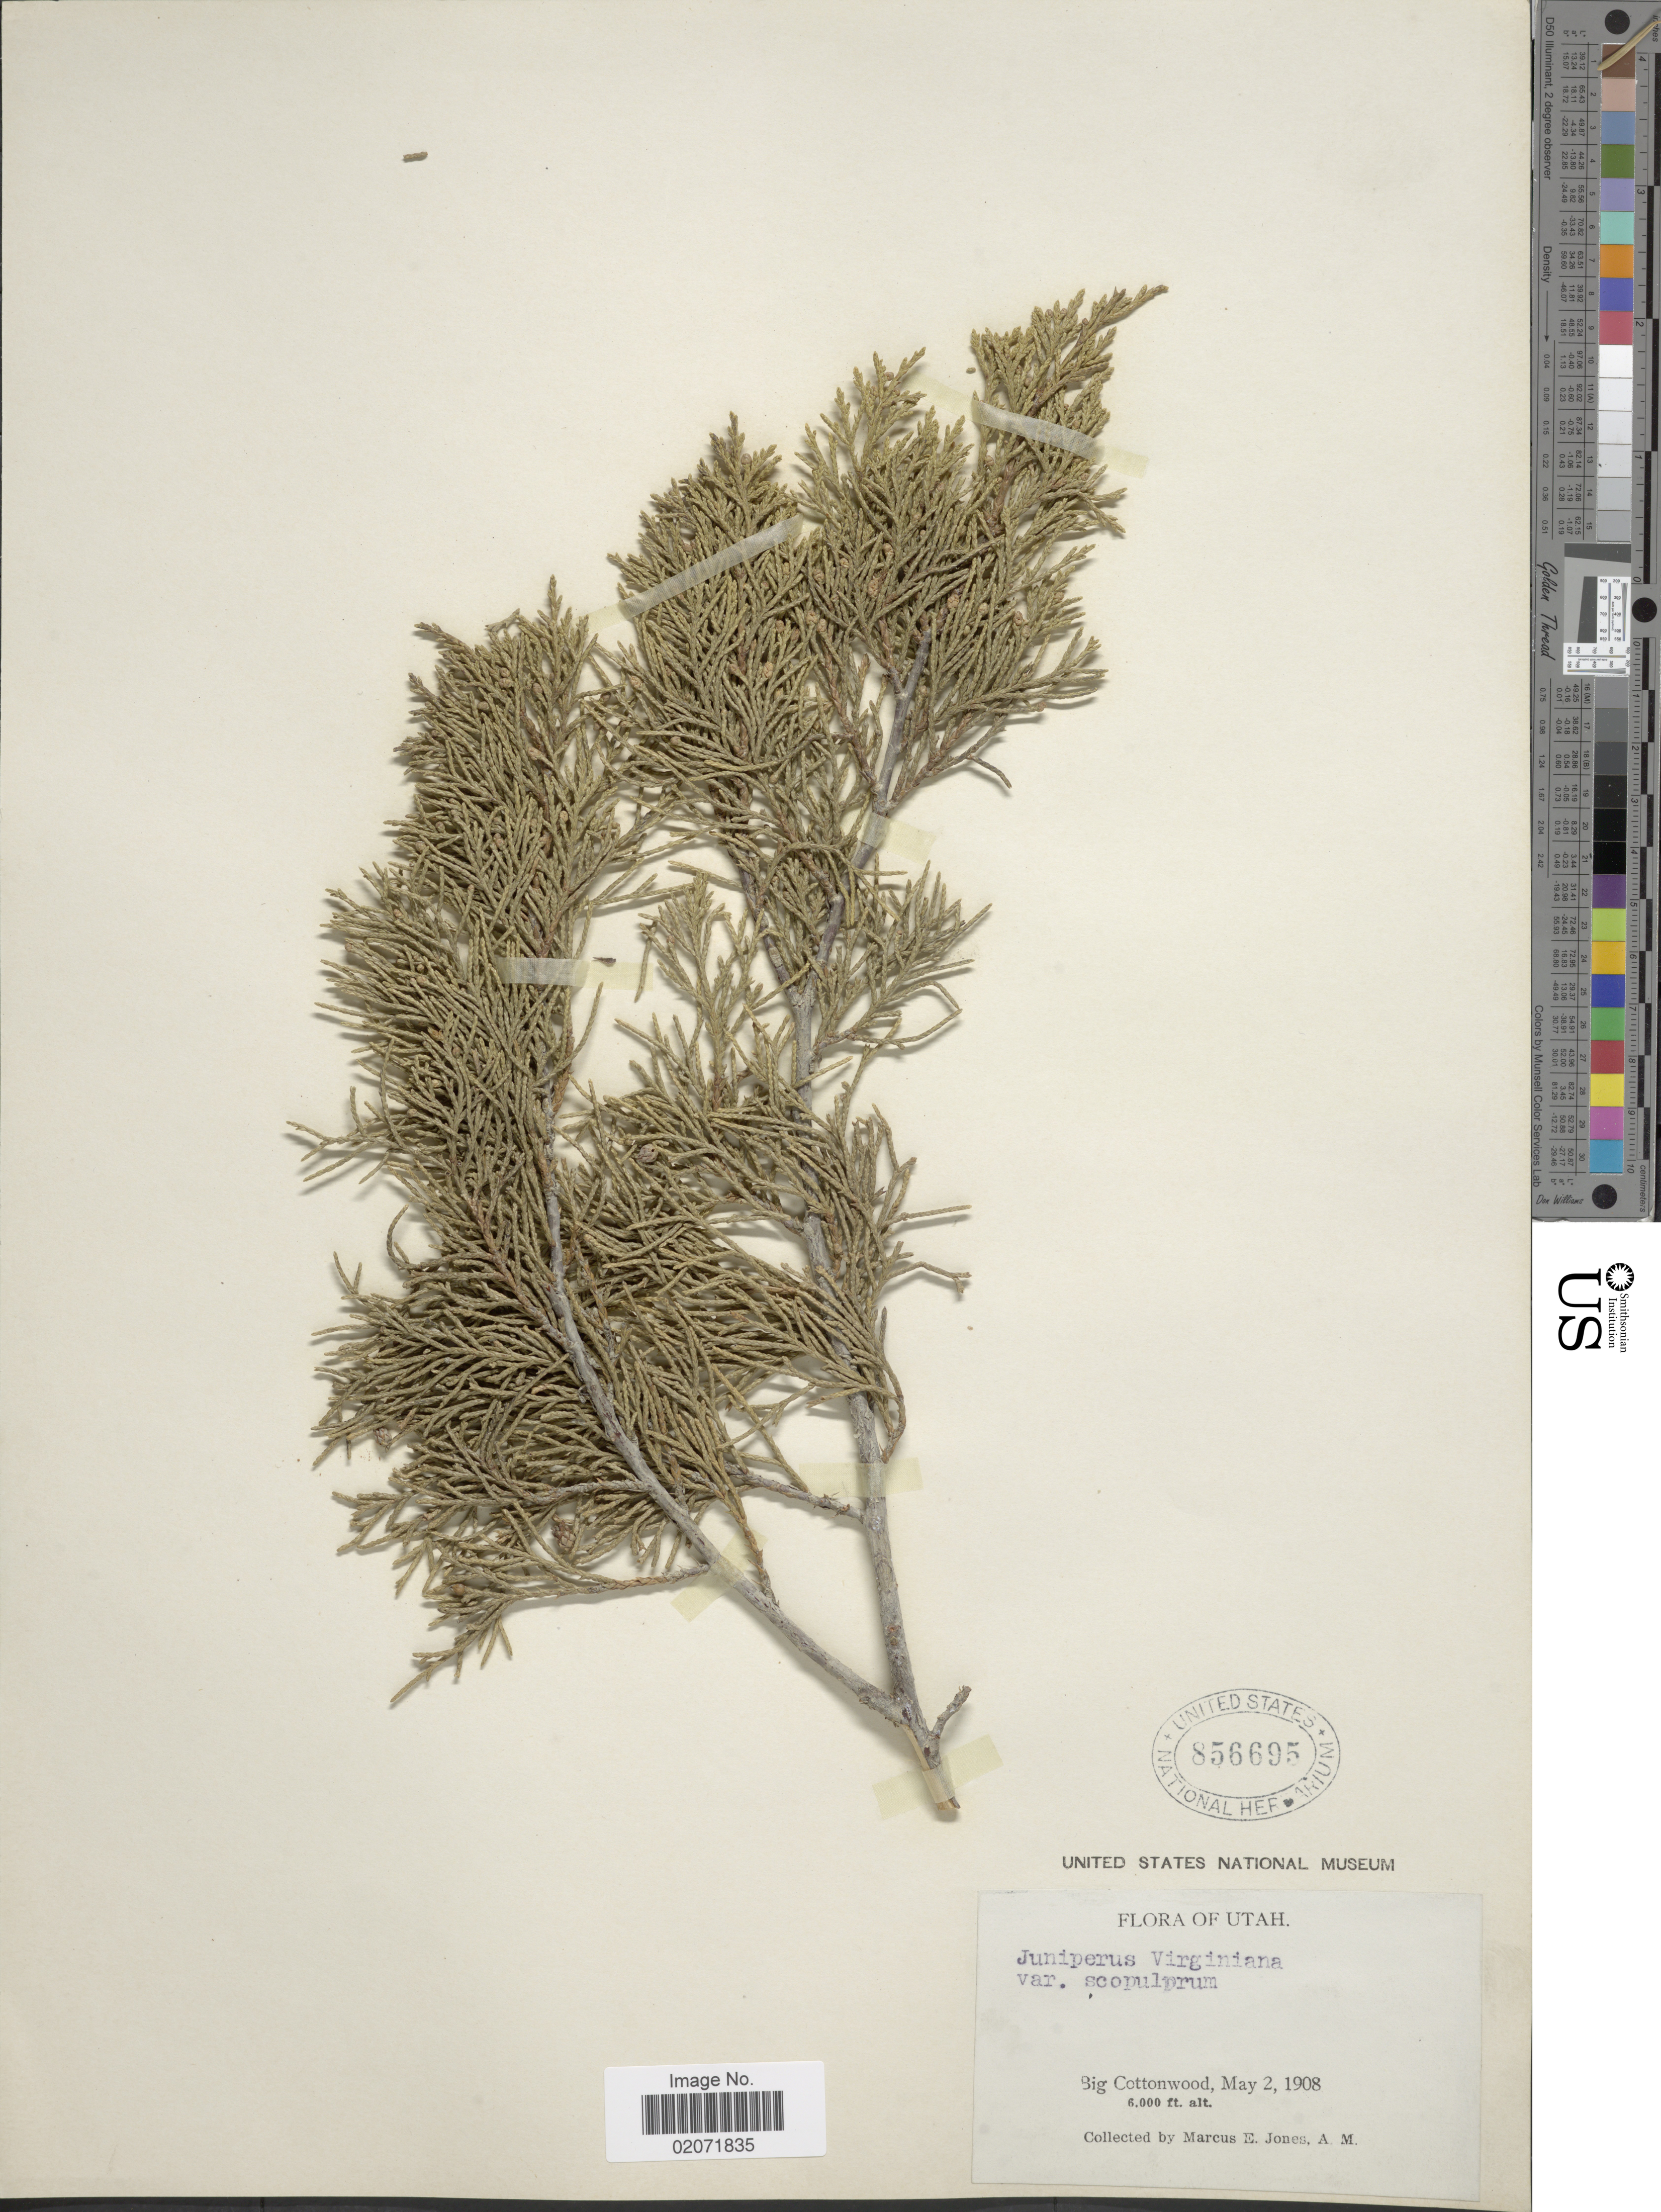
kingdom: Plantae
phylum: Tracheophyta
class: Pinopsida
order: Pinales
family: Cupressaceae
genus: Juniperus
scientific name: Juniperus scopulorum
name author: Sarg.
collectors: M. E. Jones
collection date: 1908-05-02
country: United States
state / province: Utah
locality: Big Cottonwood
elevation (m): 1829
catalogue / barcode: US 856695